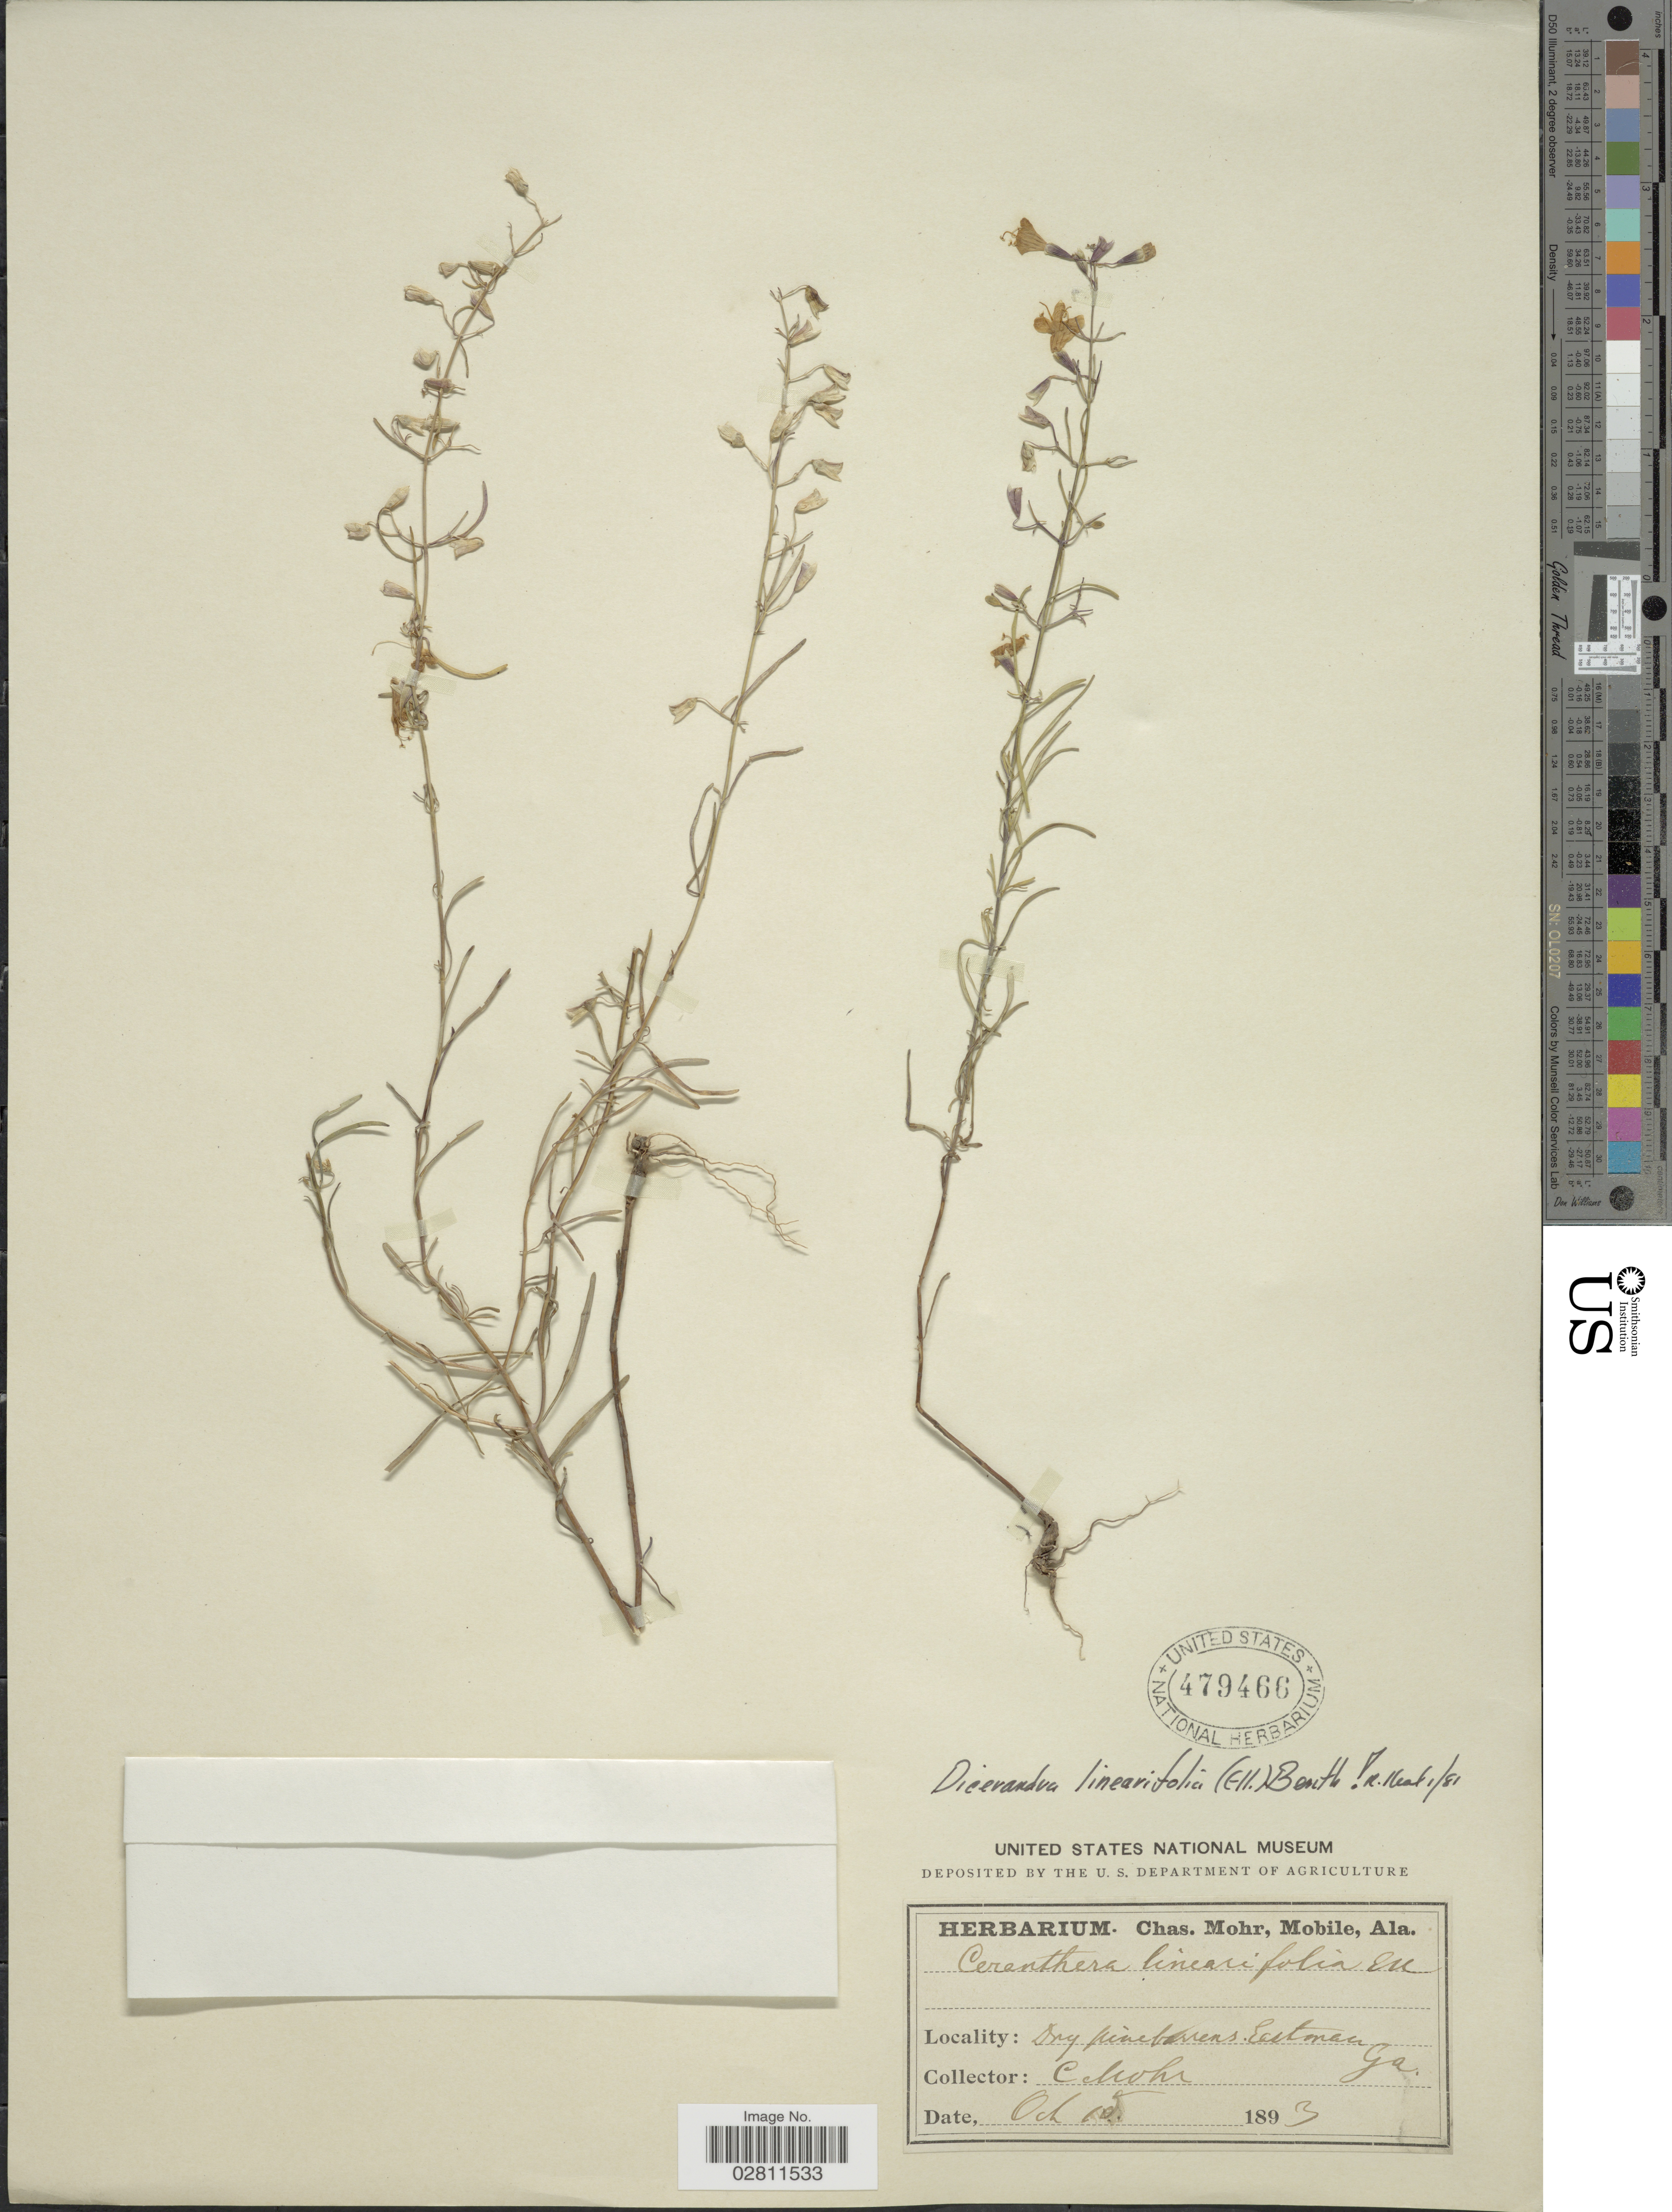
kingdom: Plantae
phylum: Tracheophyta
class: Magnoliopsida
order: Lamiales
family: Lamiaceae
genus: Dicerandra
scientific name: Dicerandra linearifolia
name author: (Elliott) Benth.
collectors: Mohr, C. T. (herbarium)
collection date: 1893-10-15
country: United States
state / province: Georgia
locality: Eastman.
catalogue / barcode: US 479466